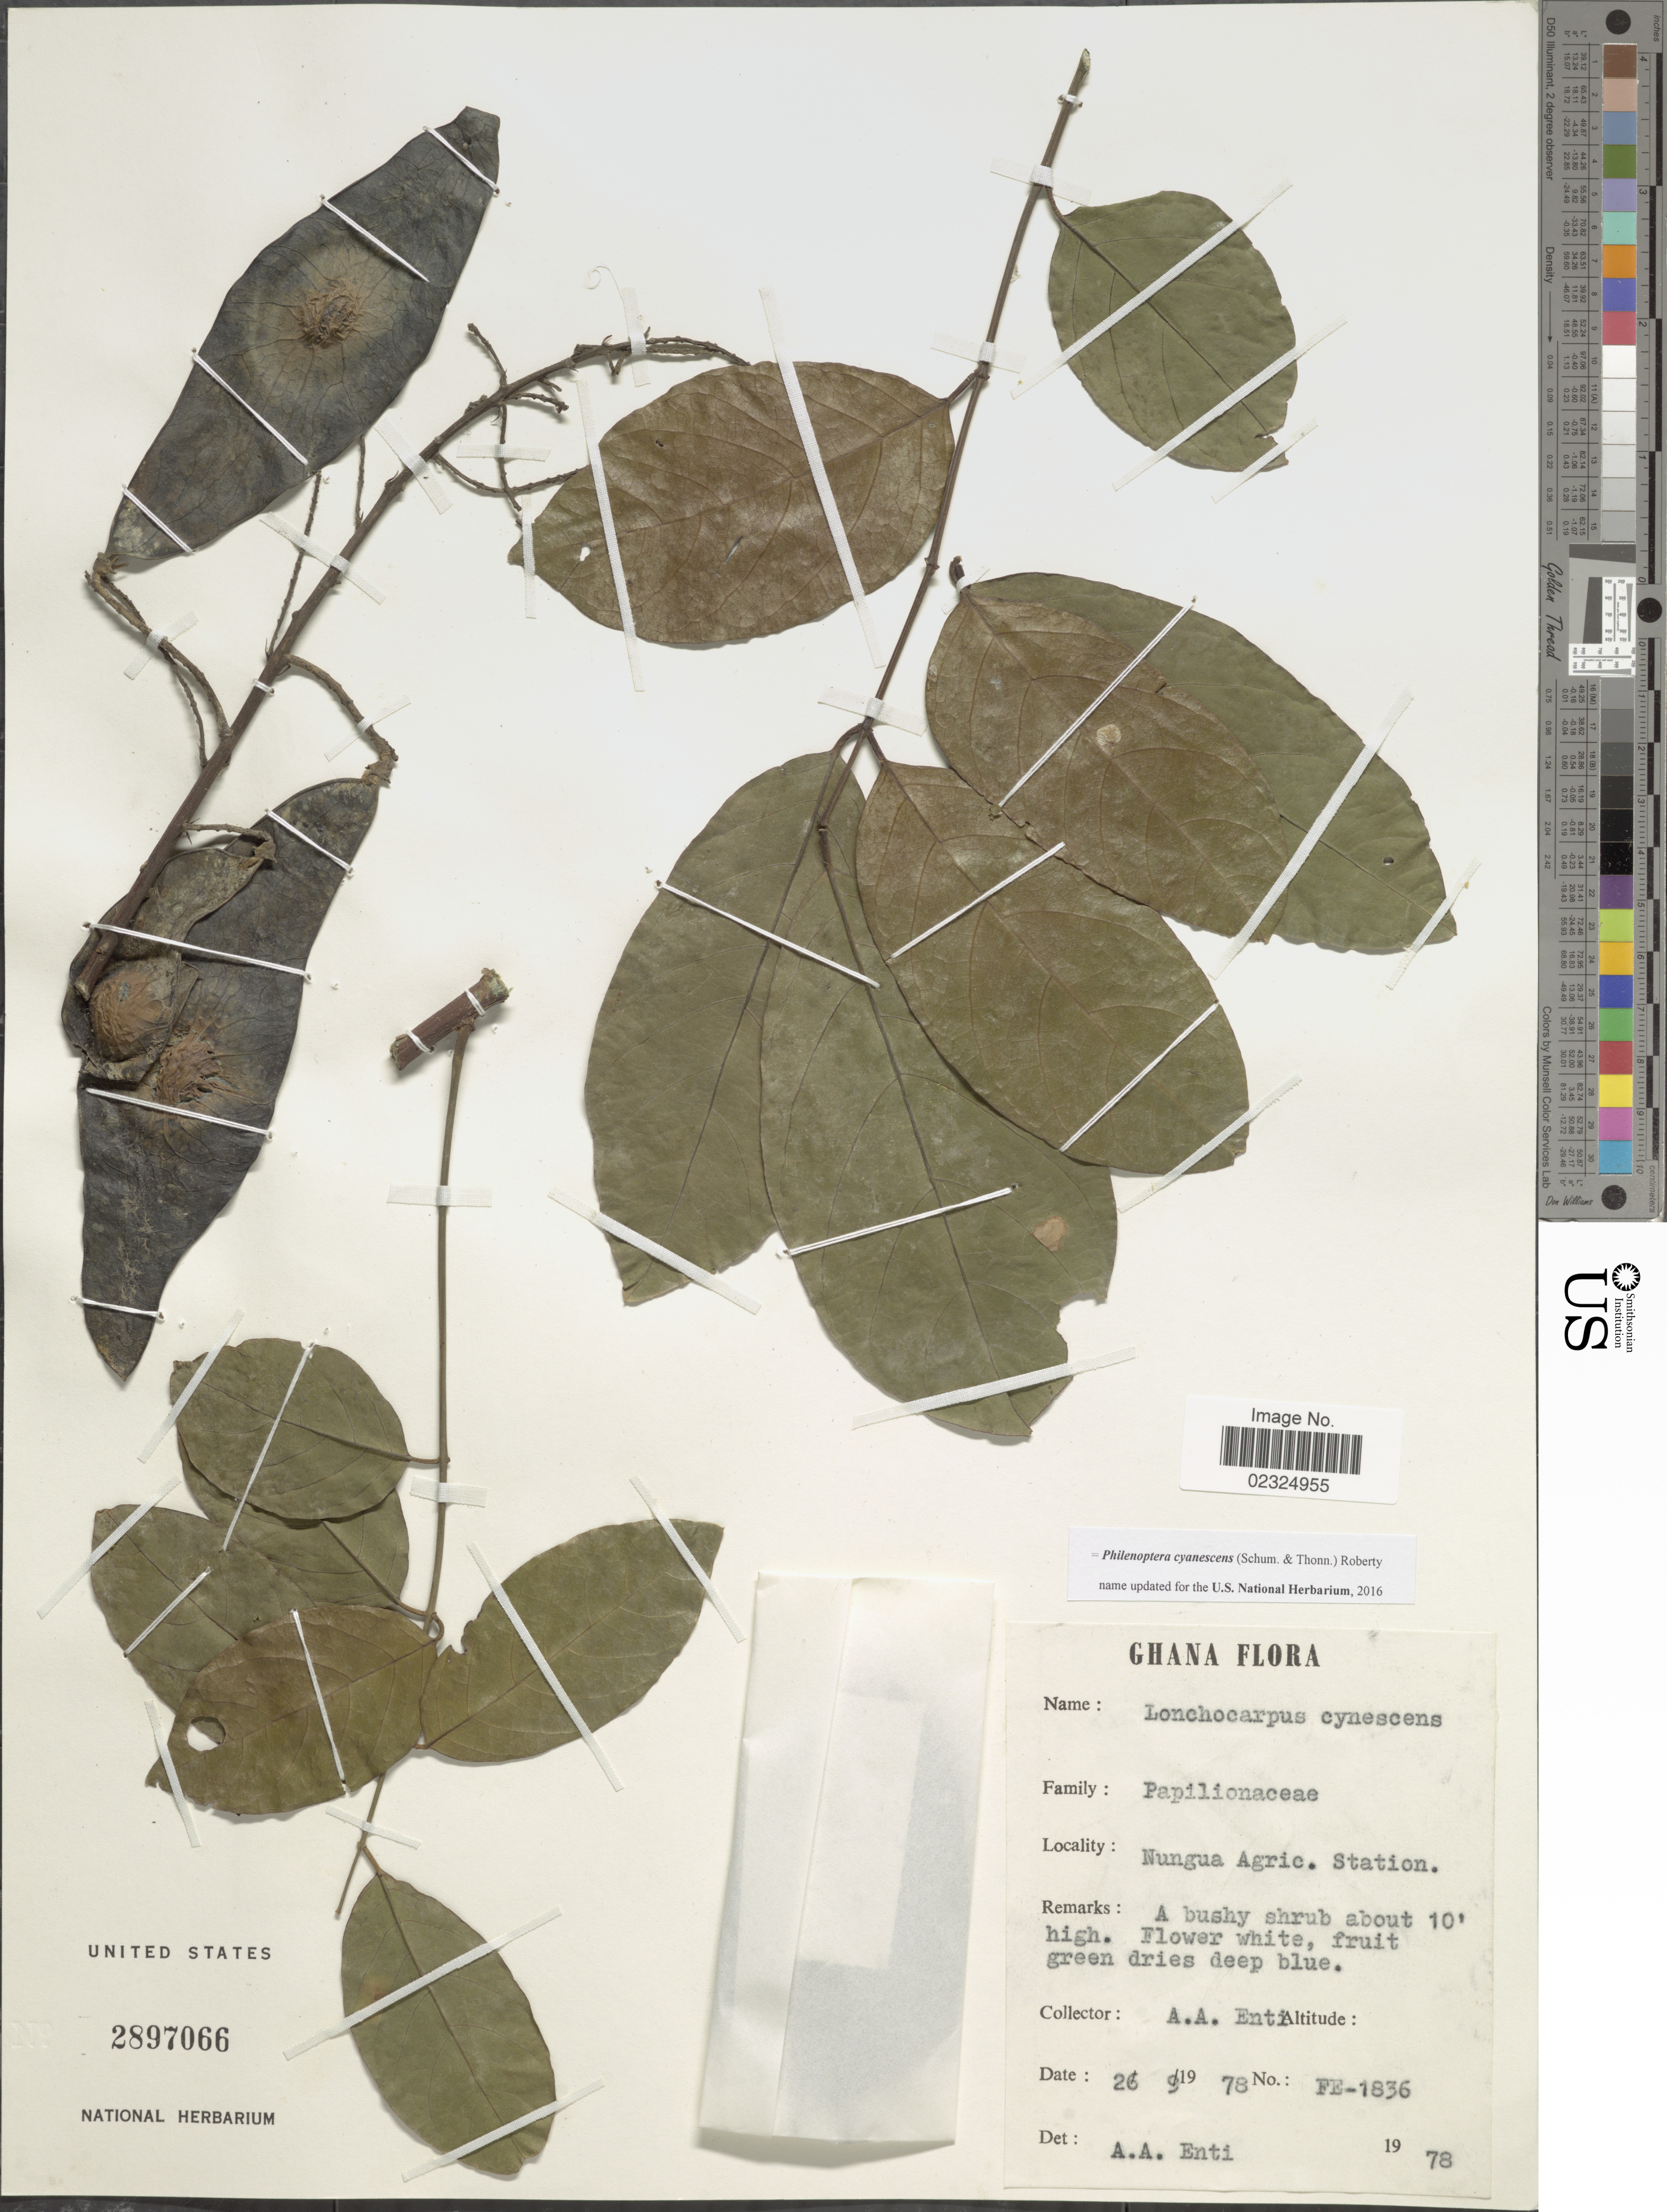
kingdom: Plantae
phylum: Tracheophyta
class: Magnoliopsida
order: Fabales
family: Fabaceae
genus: Philenoptera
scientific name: Philenoptera cyanescens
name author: (Schumach. & Thonn.) Roberty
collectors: A. Enti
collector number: FE-1836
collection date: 1978-09-26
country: Ghana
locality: Nungua Agric. Station.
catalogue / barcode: US 2897066